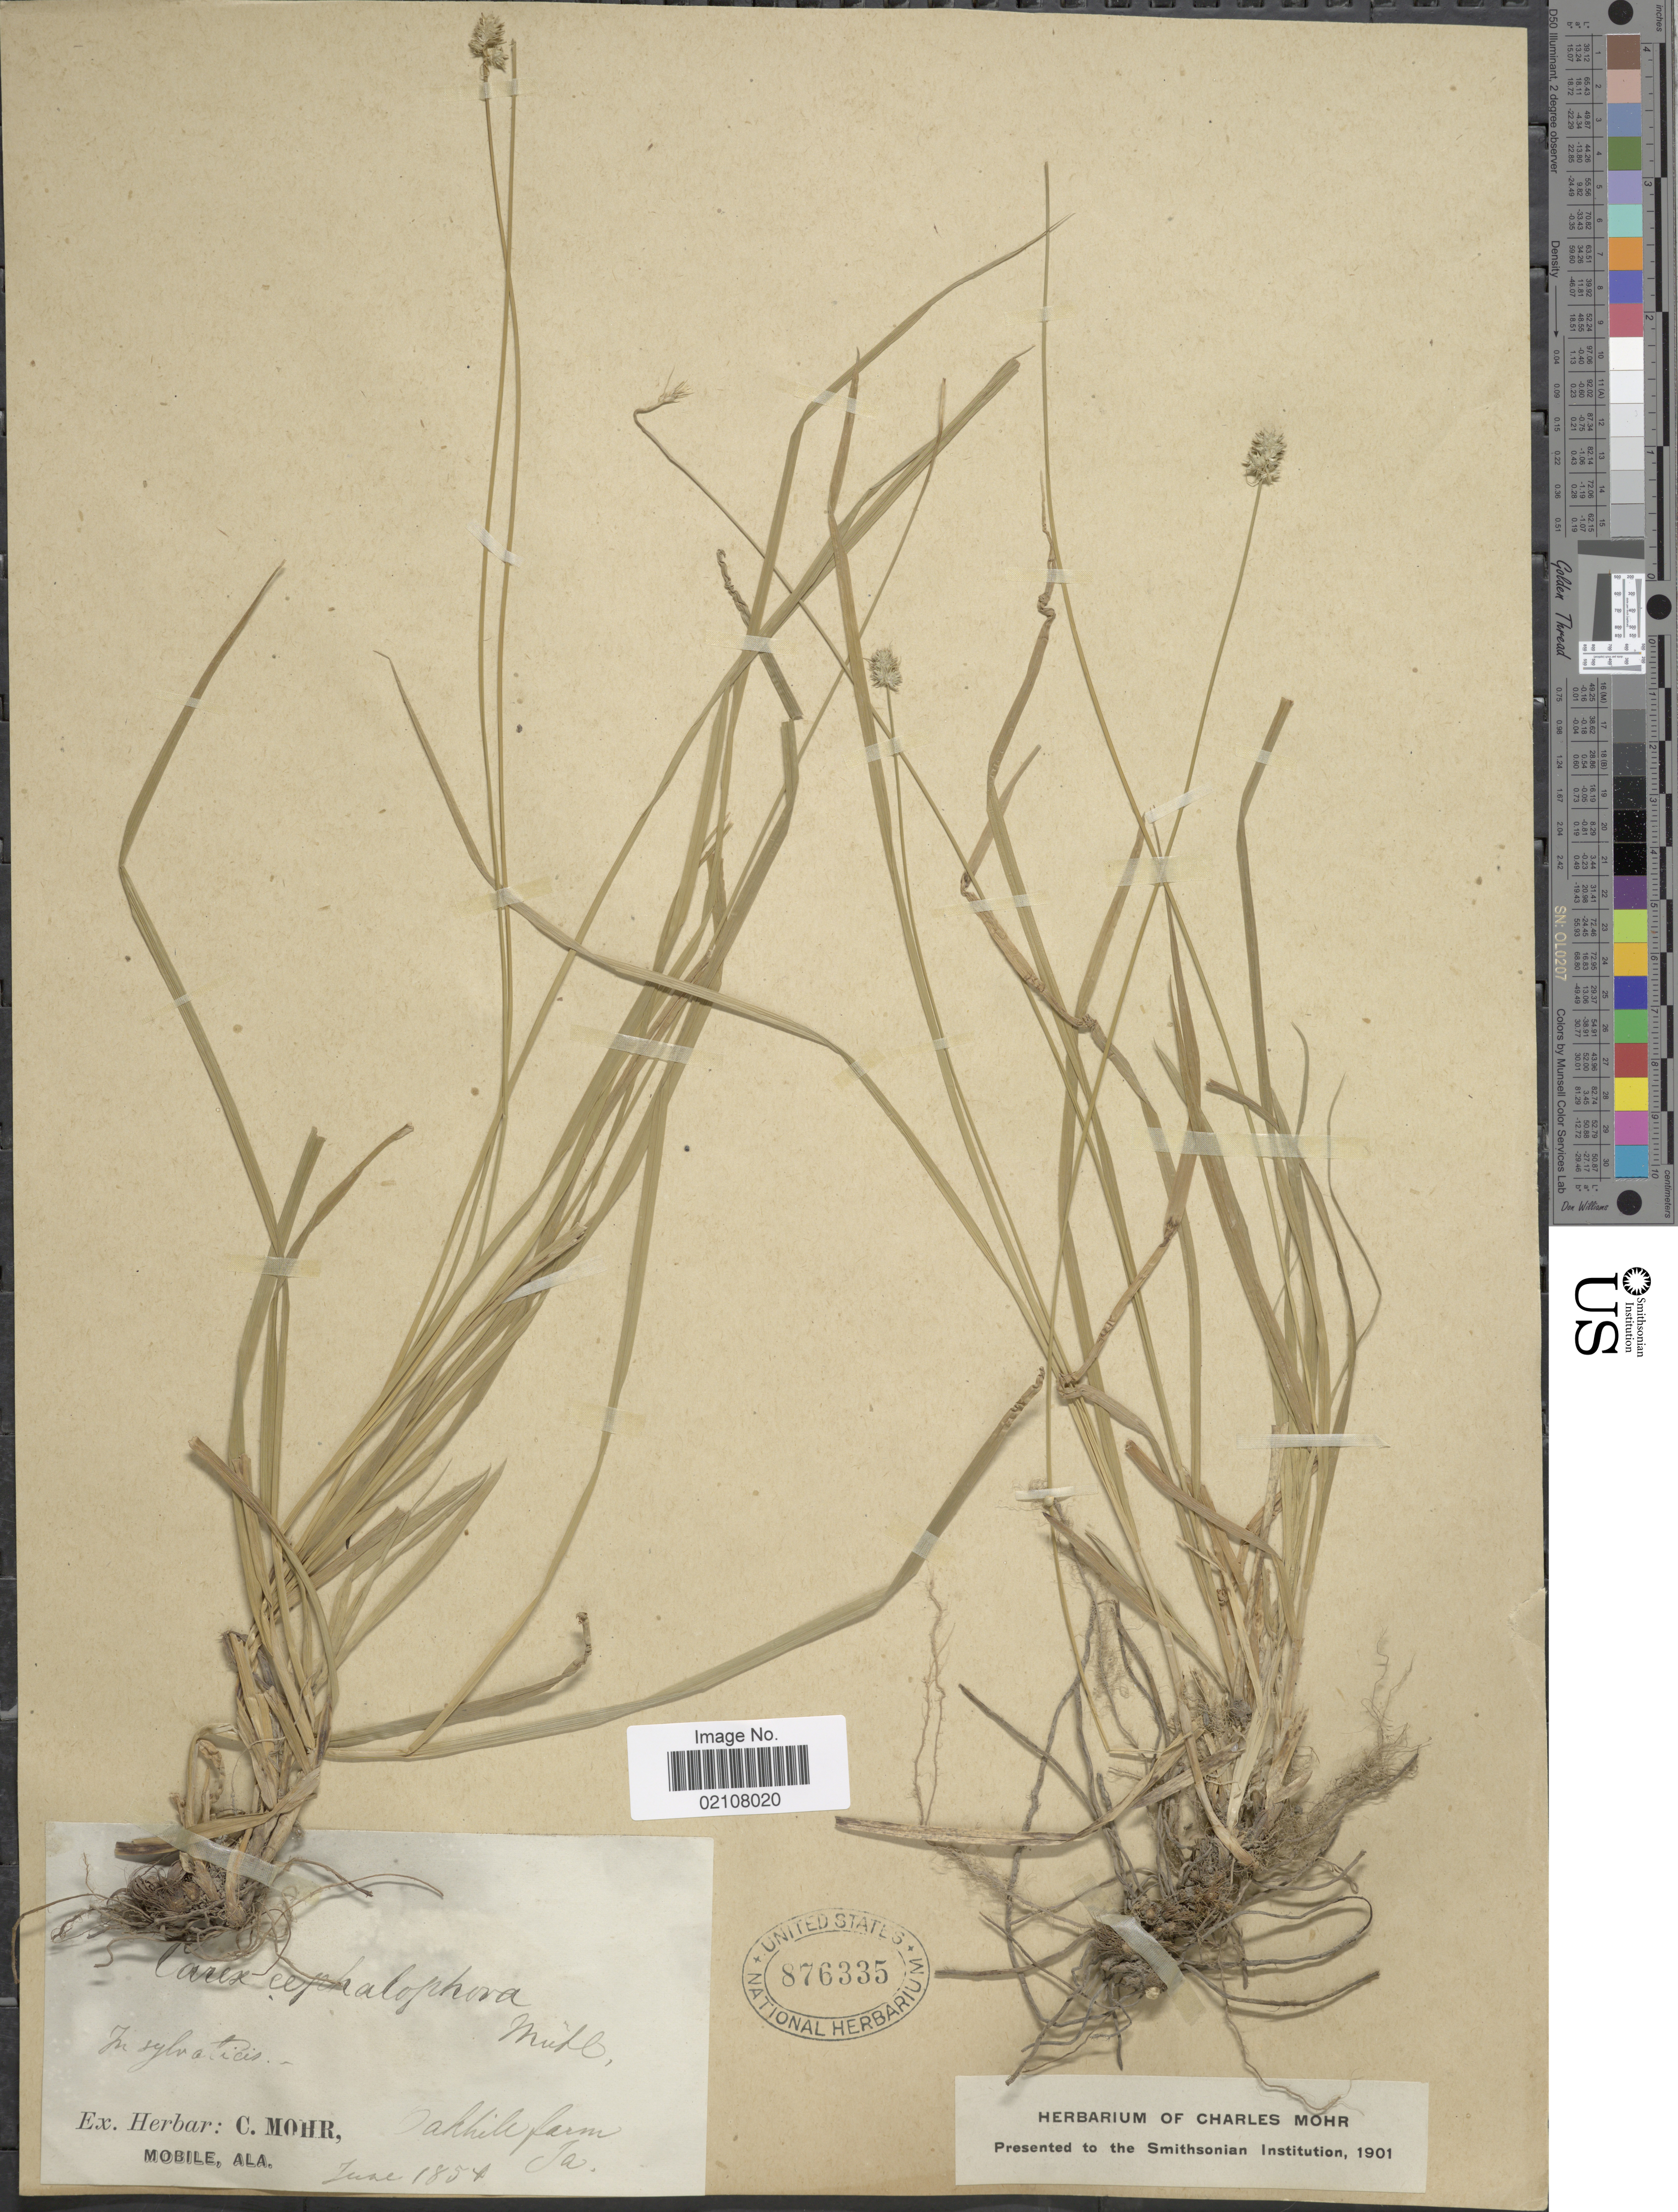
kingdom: Plantae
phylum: Tracheophyta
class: Liliopsida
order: Poales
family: Cyperaceae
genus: Carex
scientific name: Carex cephalophora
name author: Muhl. ex Willd.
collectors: ex herb. C. Mohr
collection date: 1854-06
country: United States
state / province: Alabama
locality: Ja, Oakhill farm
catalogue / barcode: US 876335